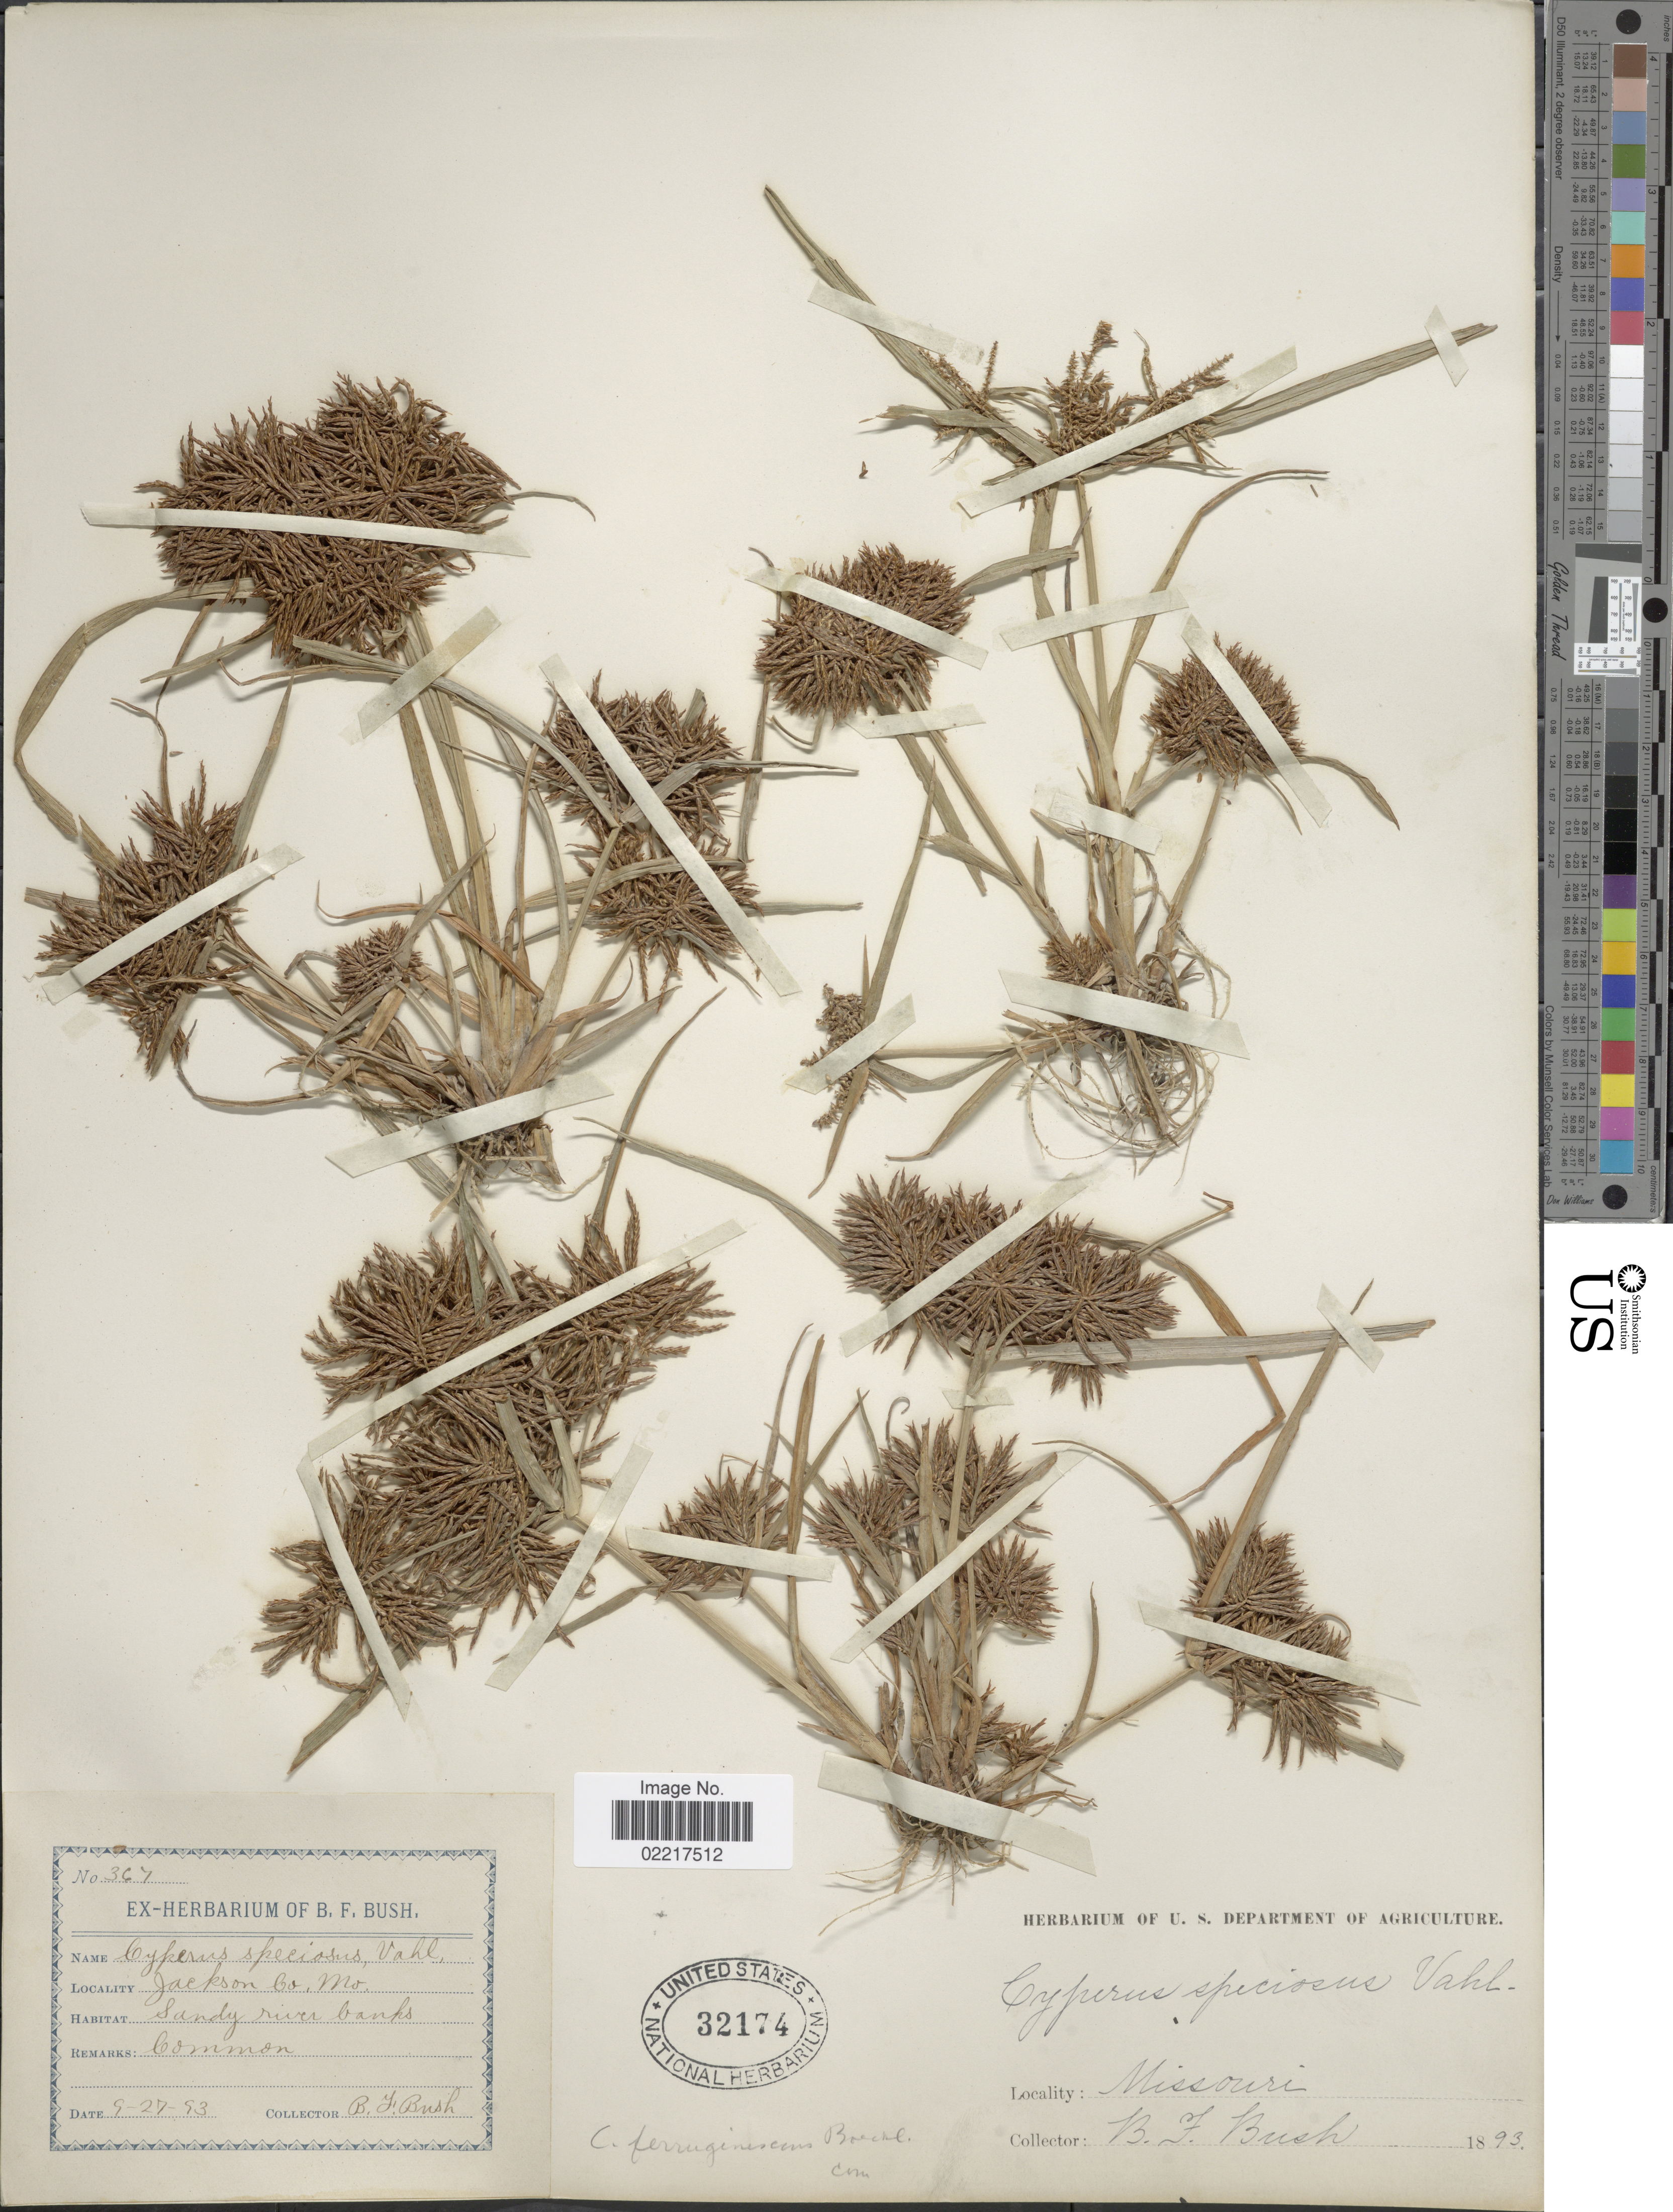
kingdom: Plantae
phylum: Tracheophyta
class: Liliopsida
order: Poales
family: Cyperaceae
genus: Cyperus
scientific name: Cyperus odoratus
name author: L.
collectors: B. F. Bush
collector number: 367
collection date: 1893-09-27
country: United States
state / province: Missouri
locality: Jackson Co, andy river banks, Common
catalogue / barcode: US 32174